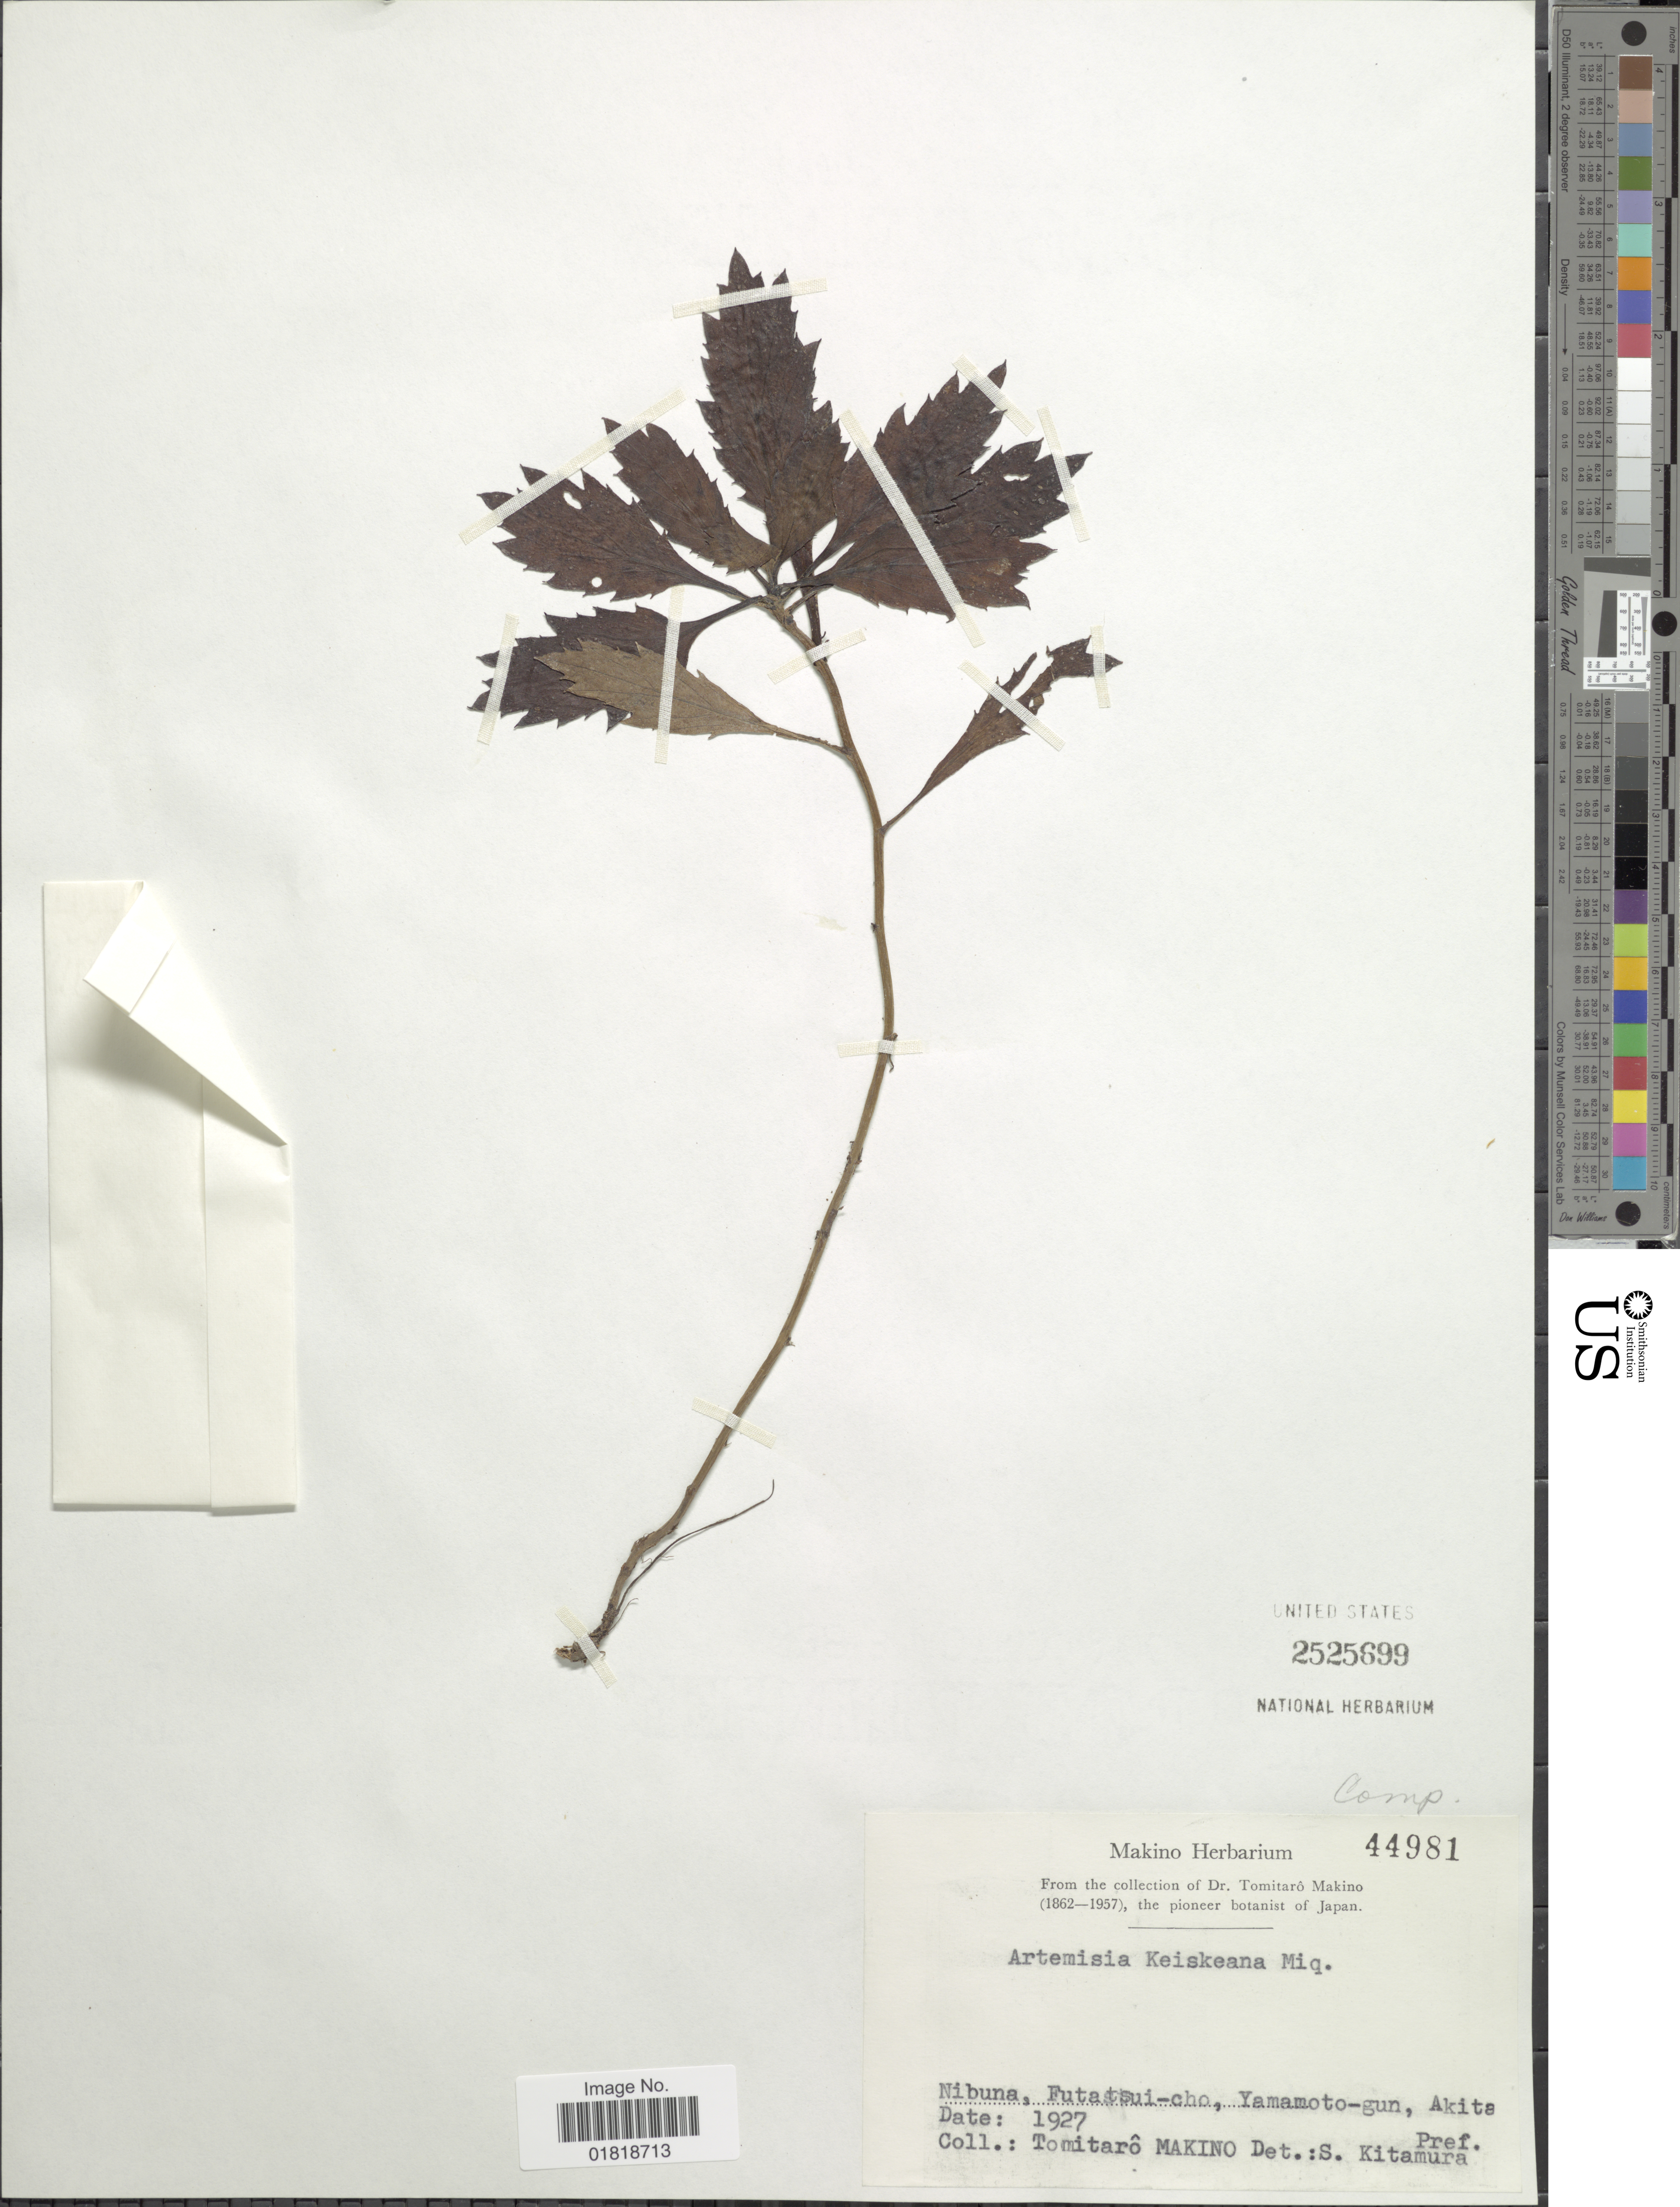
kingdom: Plantae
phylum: Tracheophyta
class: Magnoliopsida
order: Asterales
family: Asteraceae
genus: Artemisia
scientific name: Artemisia keiskeana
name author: Miq.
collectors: T. Makino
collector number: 44981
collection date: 1927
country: Japan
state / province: Akita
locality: Nibuna, Futatsui-cho, Yamamoto-gun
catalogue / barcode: US 2525699